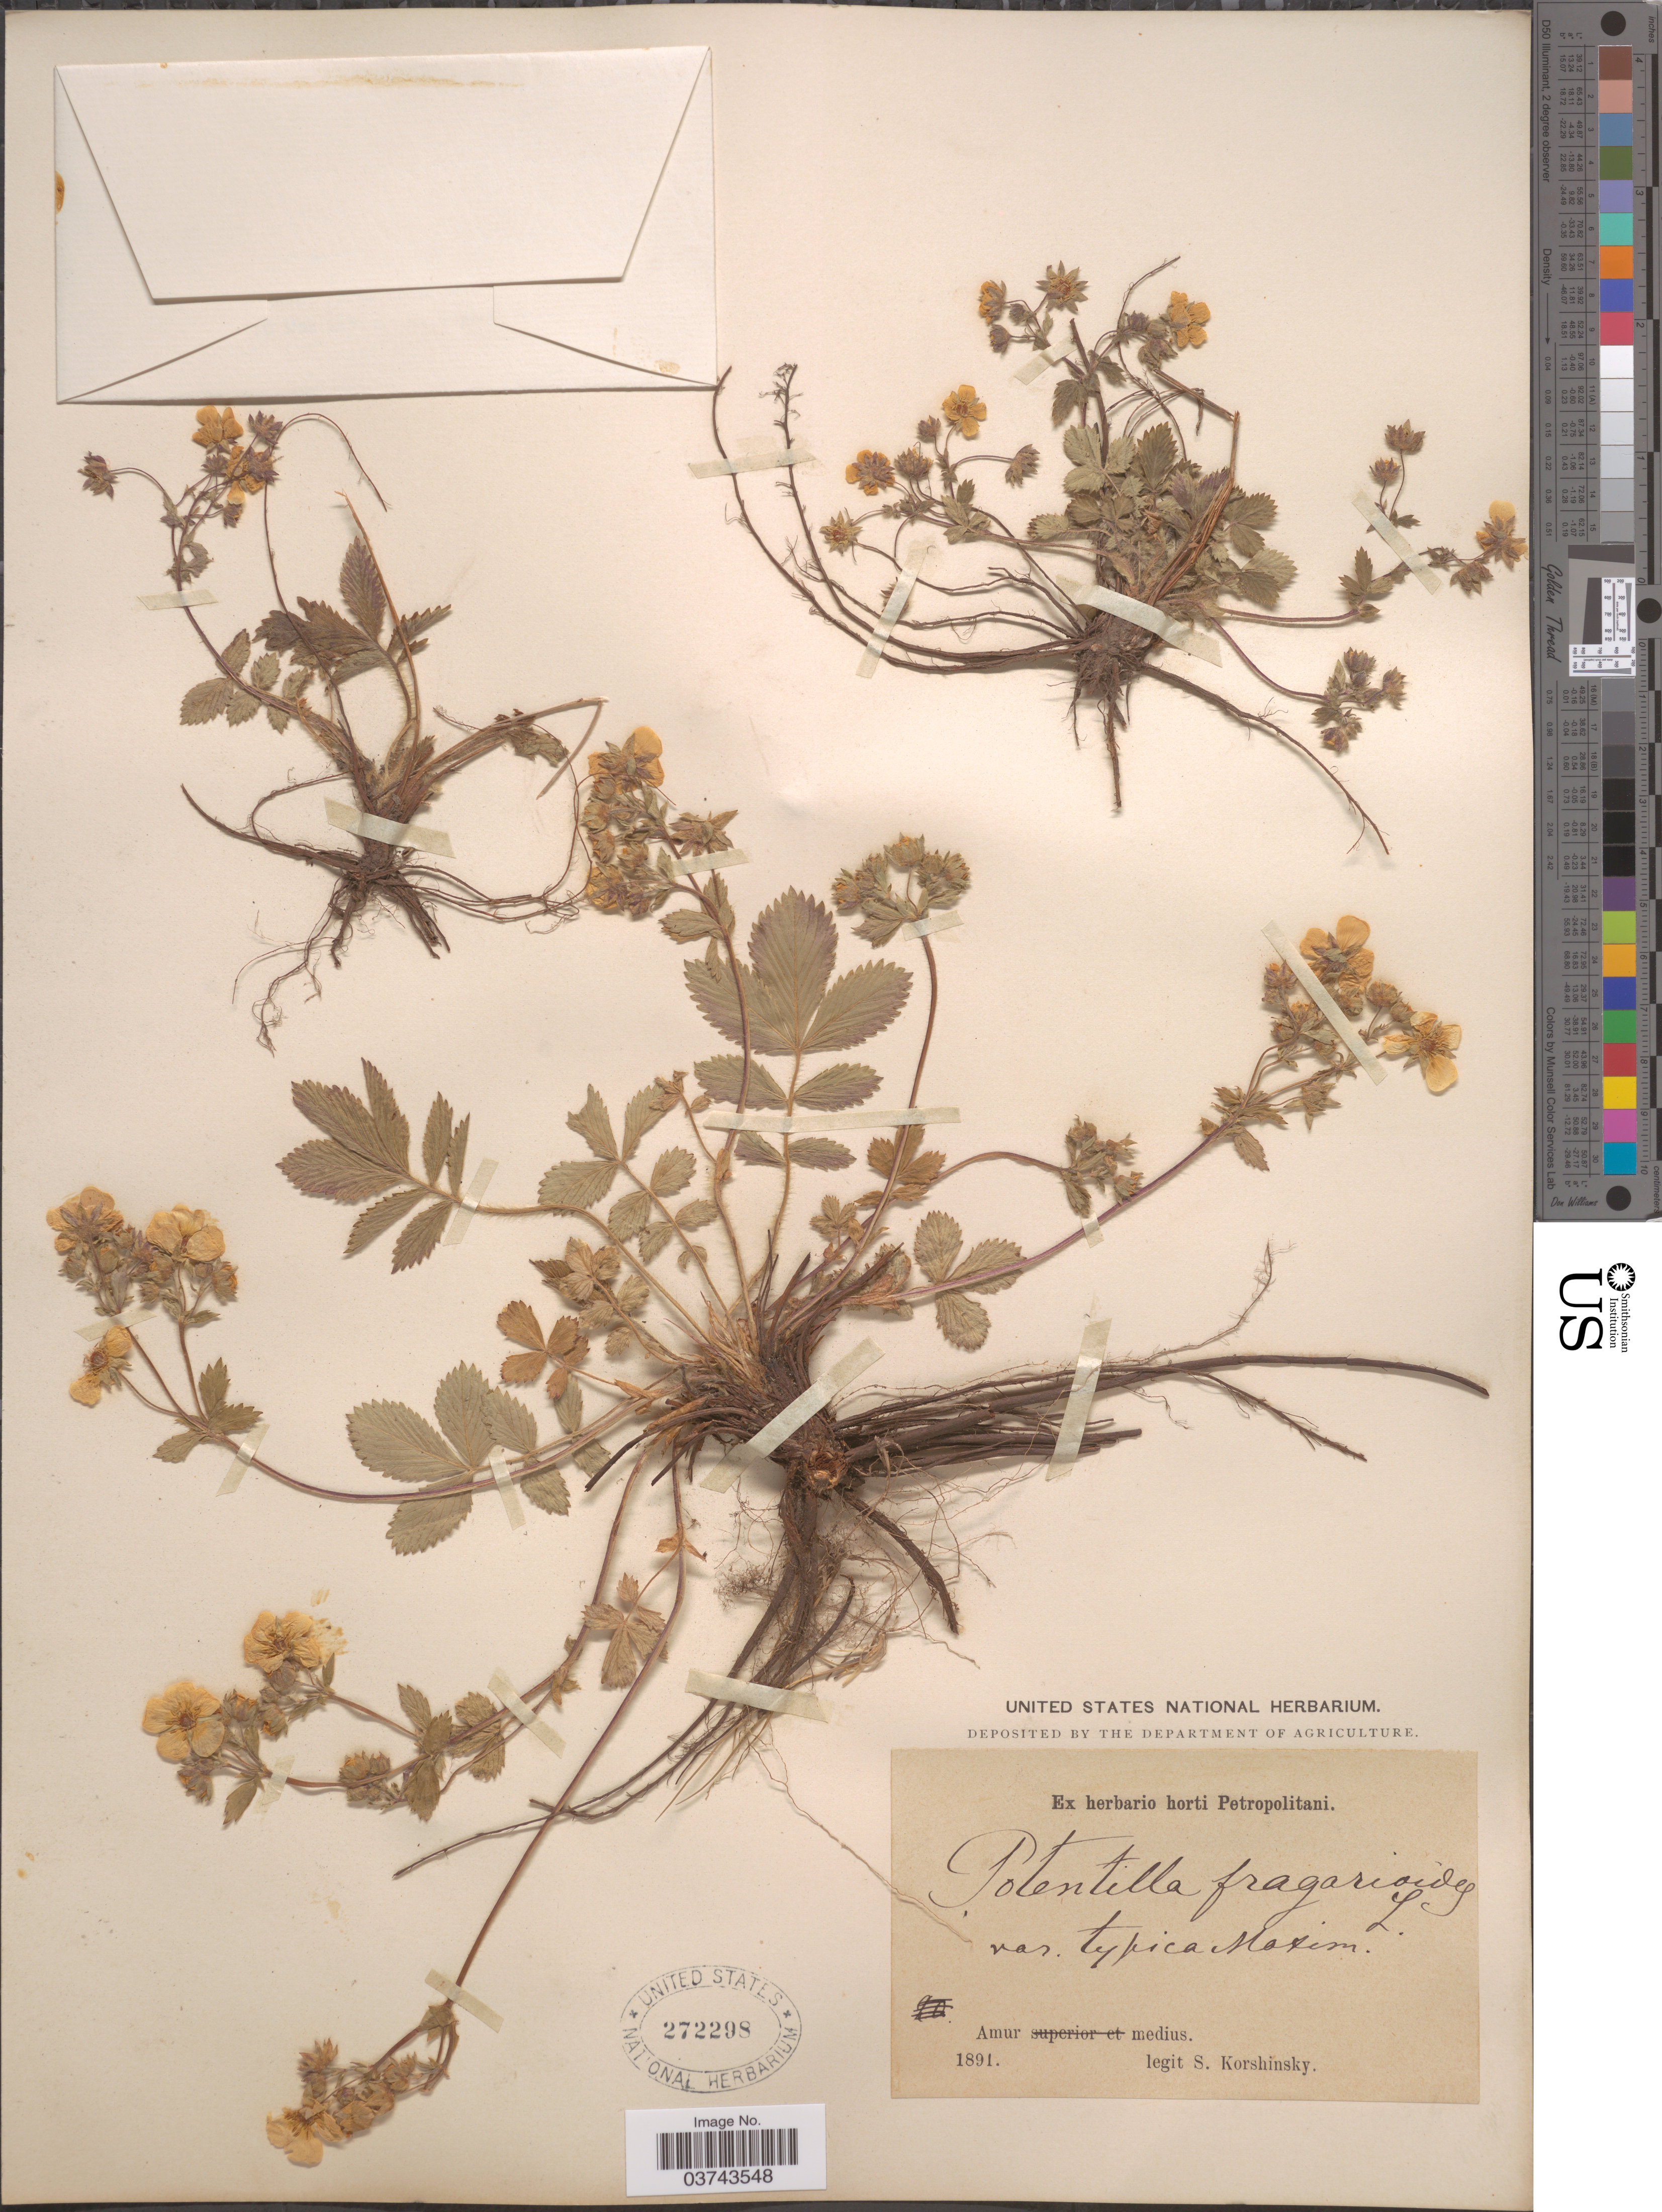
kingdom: Plantae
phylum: Tracheophyta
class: Magnoliopsida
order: Rosales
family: Rosaceae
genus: Potentilla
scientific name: Potentilla fragarioides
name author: L.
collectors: S. I. Korshinsky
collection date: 1891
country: Russian Federation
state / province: Amur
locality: Amur medius.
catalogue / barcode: US 272298